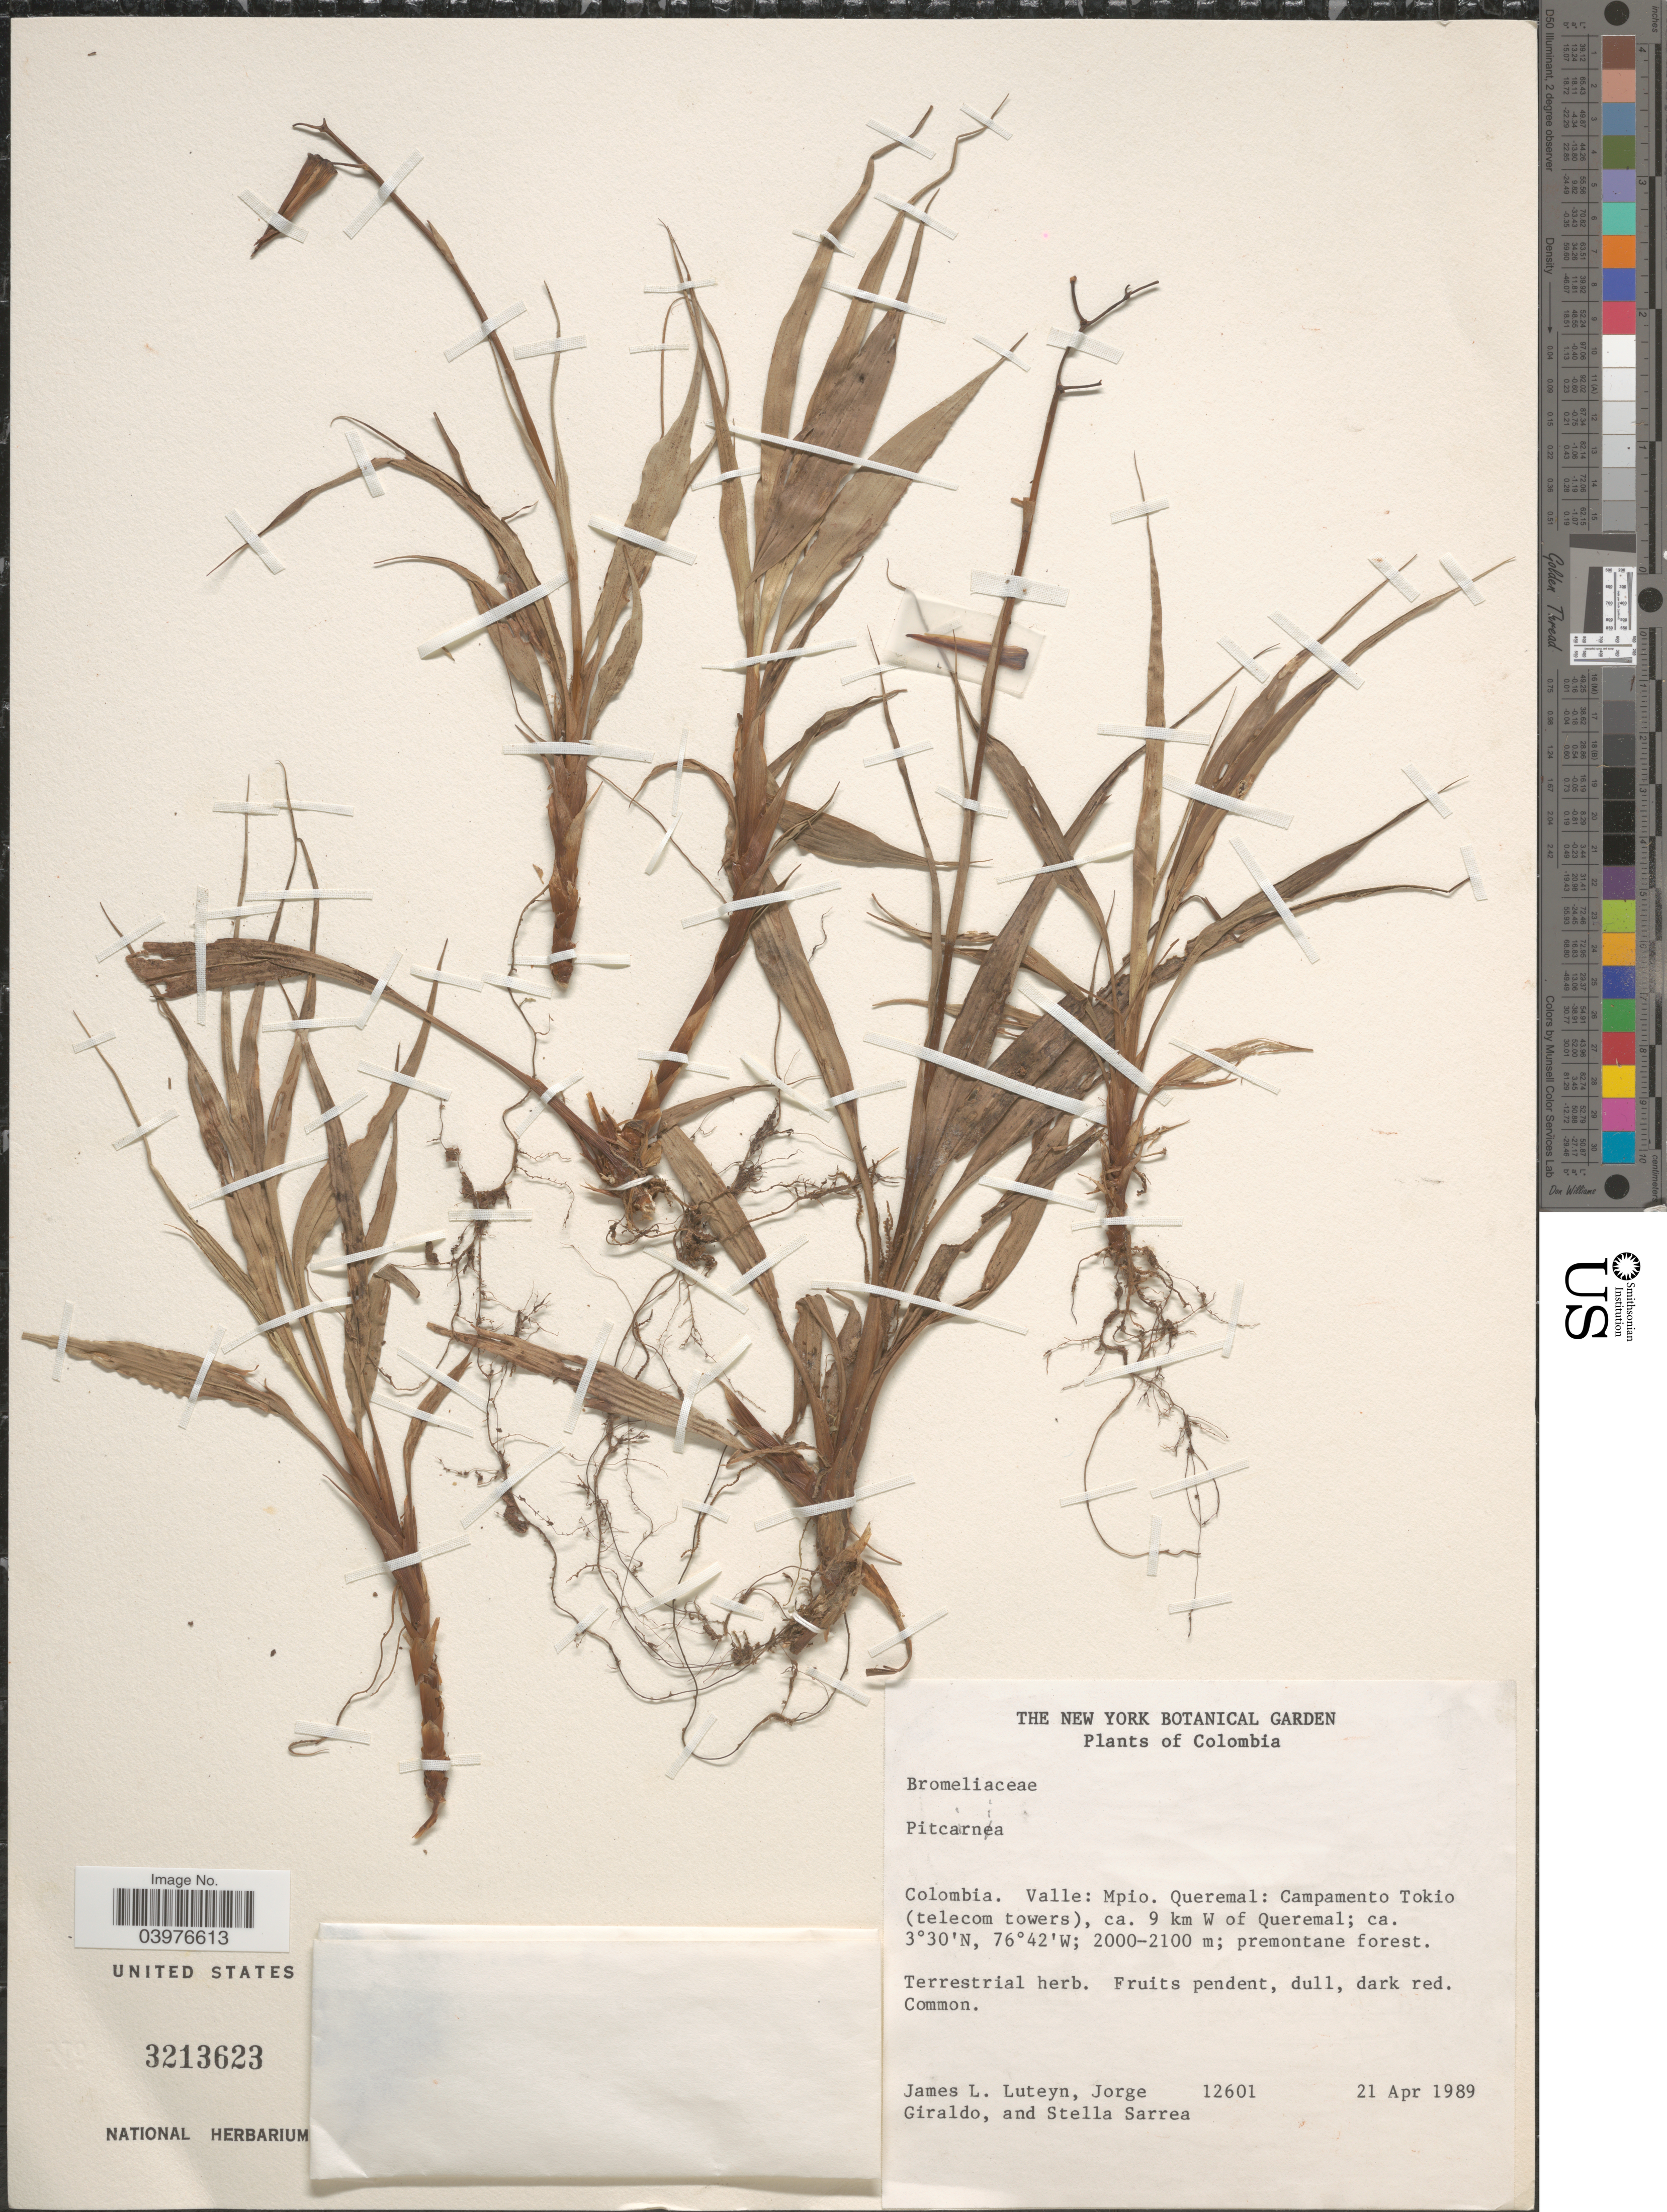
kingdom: Plantae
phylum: Tracheophyta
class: Liliopsida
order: Poales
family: Bromeliaceae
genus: Pitcairnia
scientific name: Pitcairnia sp.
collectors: J. L. Luteyn, J. Giraldo & S. Sarrea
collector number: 12601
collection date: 1989-04-21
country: Colombia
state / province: Valle del Cauca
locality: Valle: Mpio. Queremal: Campamento Tokio (telecom towers), ca. 9 km W of Queremal.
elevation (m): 2000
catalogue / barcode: US 3213623